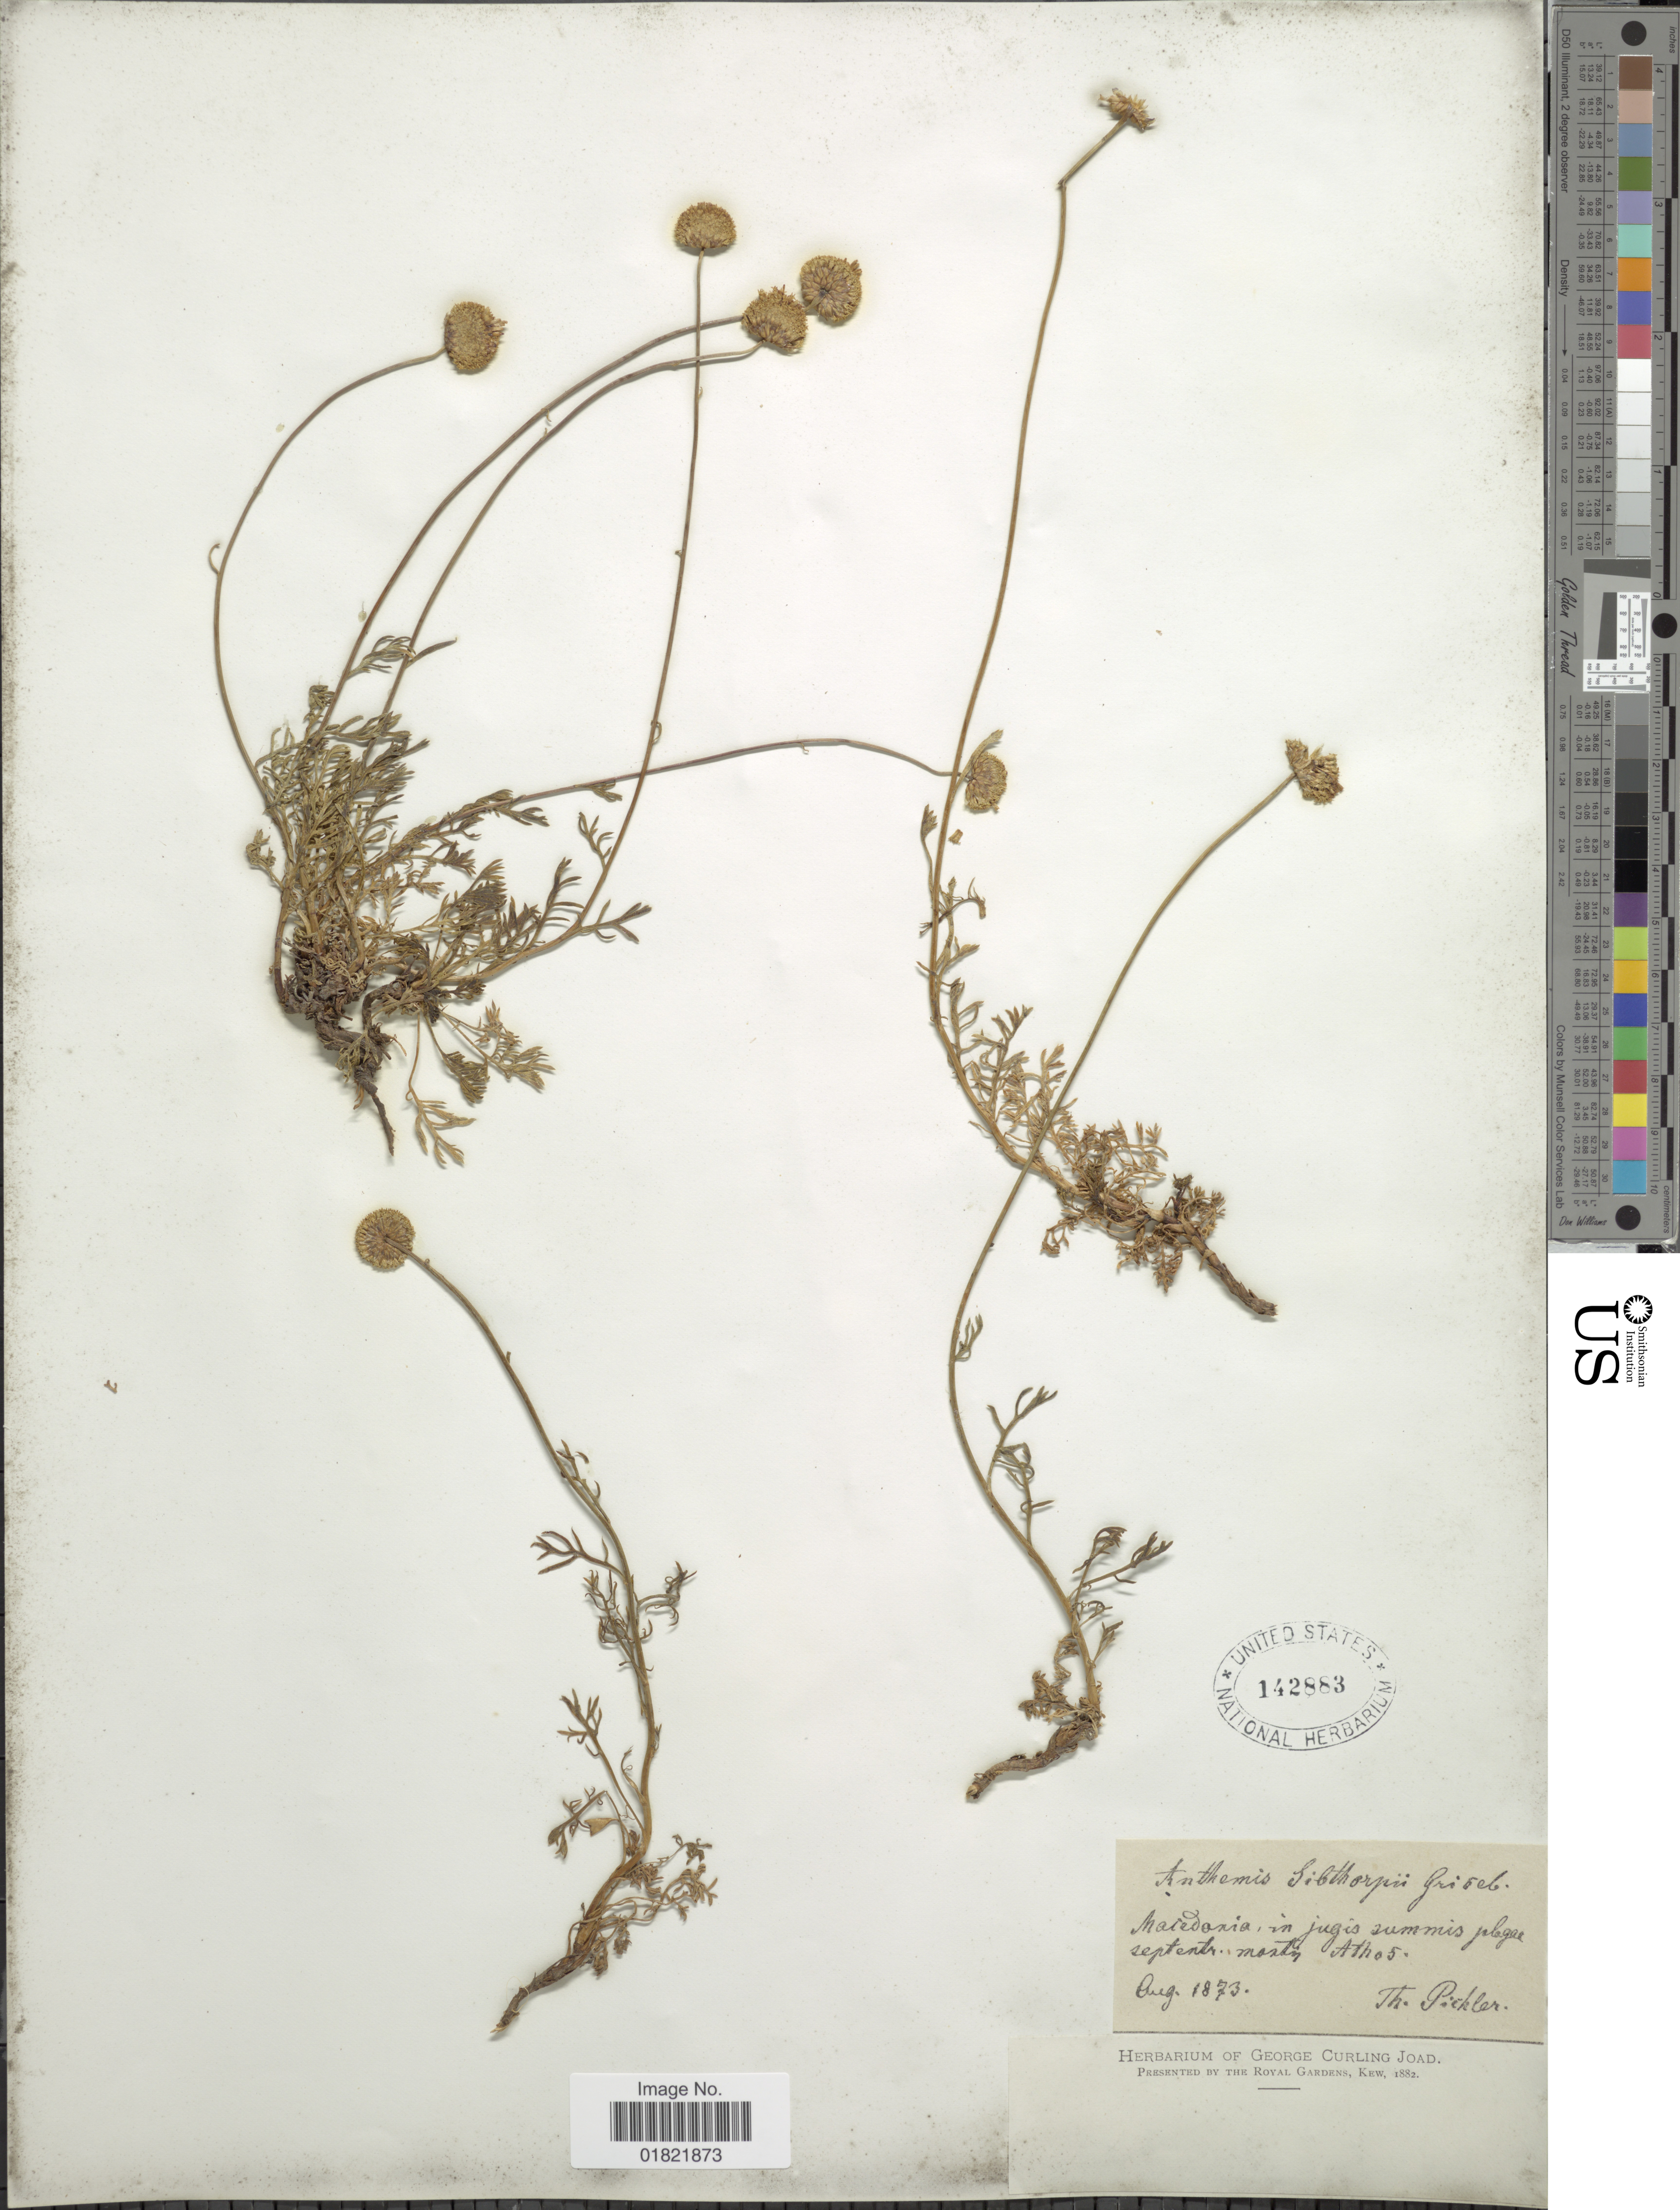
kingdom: Plantae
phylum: Tracheophyta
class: Magnoliopsida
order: Asterales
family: Asteraceae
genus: Anthemis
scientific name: Anthemis sibthorpii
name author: Griseb.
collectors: -. Pickler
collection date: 1873-08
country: North Macedonia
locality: In jugis summis jalagae septentr. mosty [interpreted]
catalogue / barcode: US 142883